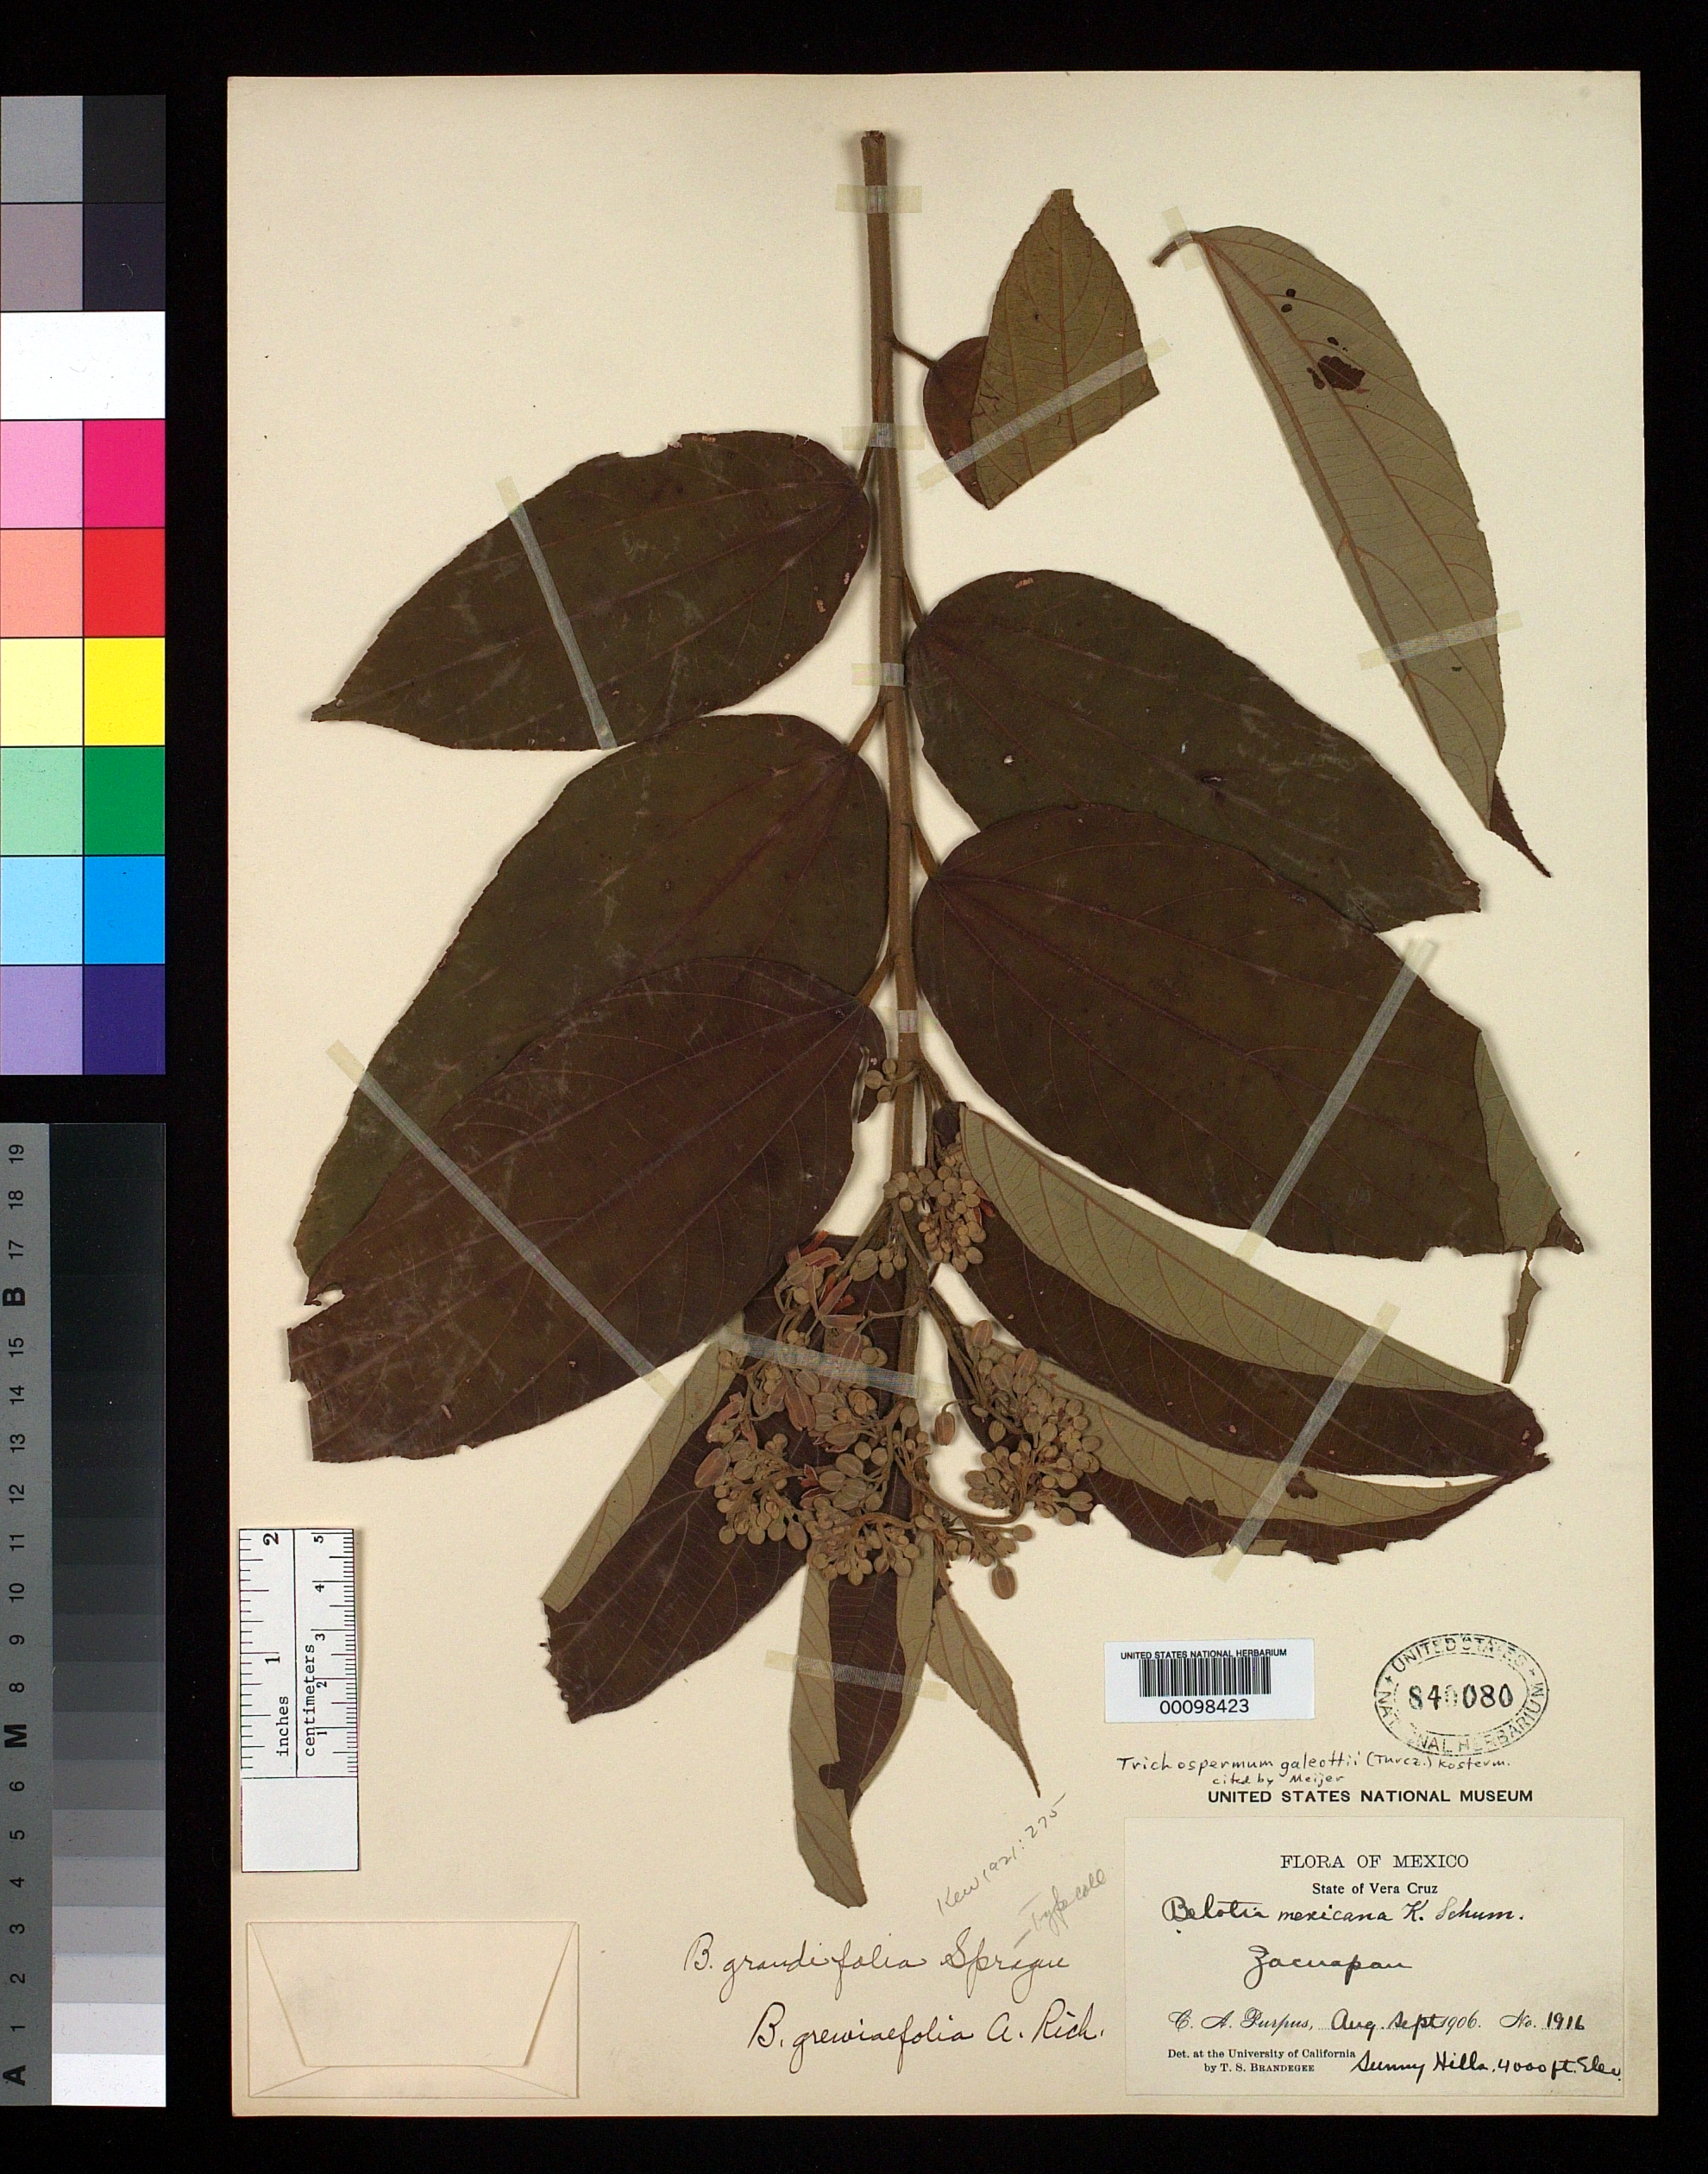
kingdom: Plantae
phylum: Tracheophyta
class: Magnoliopsida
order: Malvales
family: Malvaceae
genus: Belotia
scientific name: Belotia grandifolia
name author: Sprague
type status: Isotype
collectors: C. A. Purpus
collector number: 1916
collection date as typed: Aug 1906 to -- Sep 1906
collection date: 1906-08/1906-09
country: Mexico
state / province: Veracruz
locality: Zacuapan.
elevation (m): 1200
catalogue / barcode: US 840080